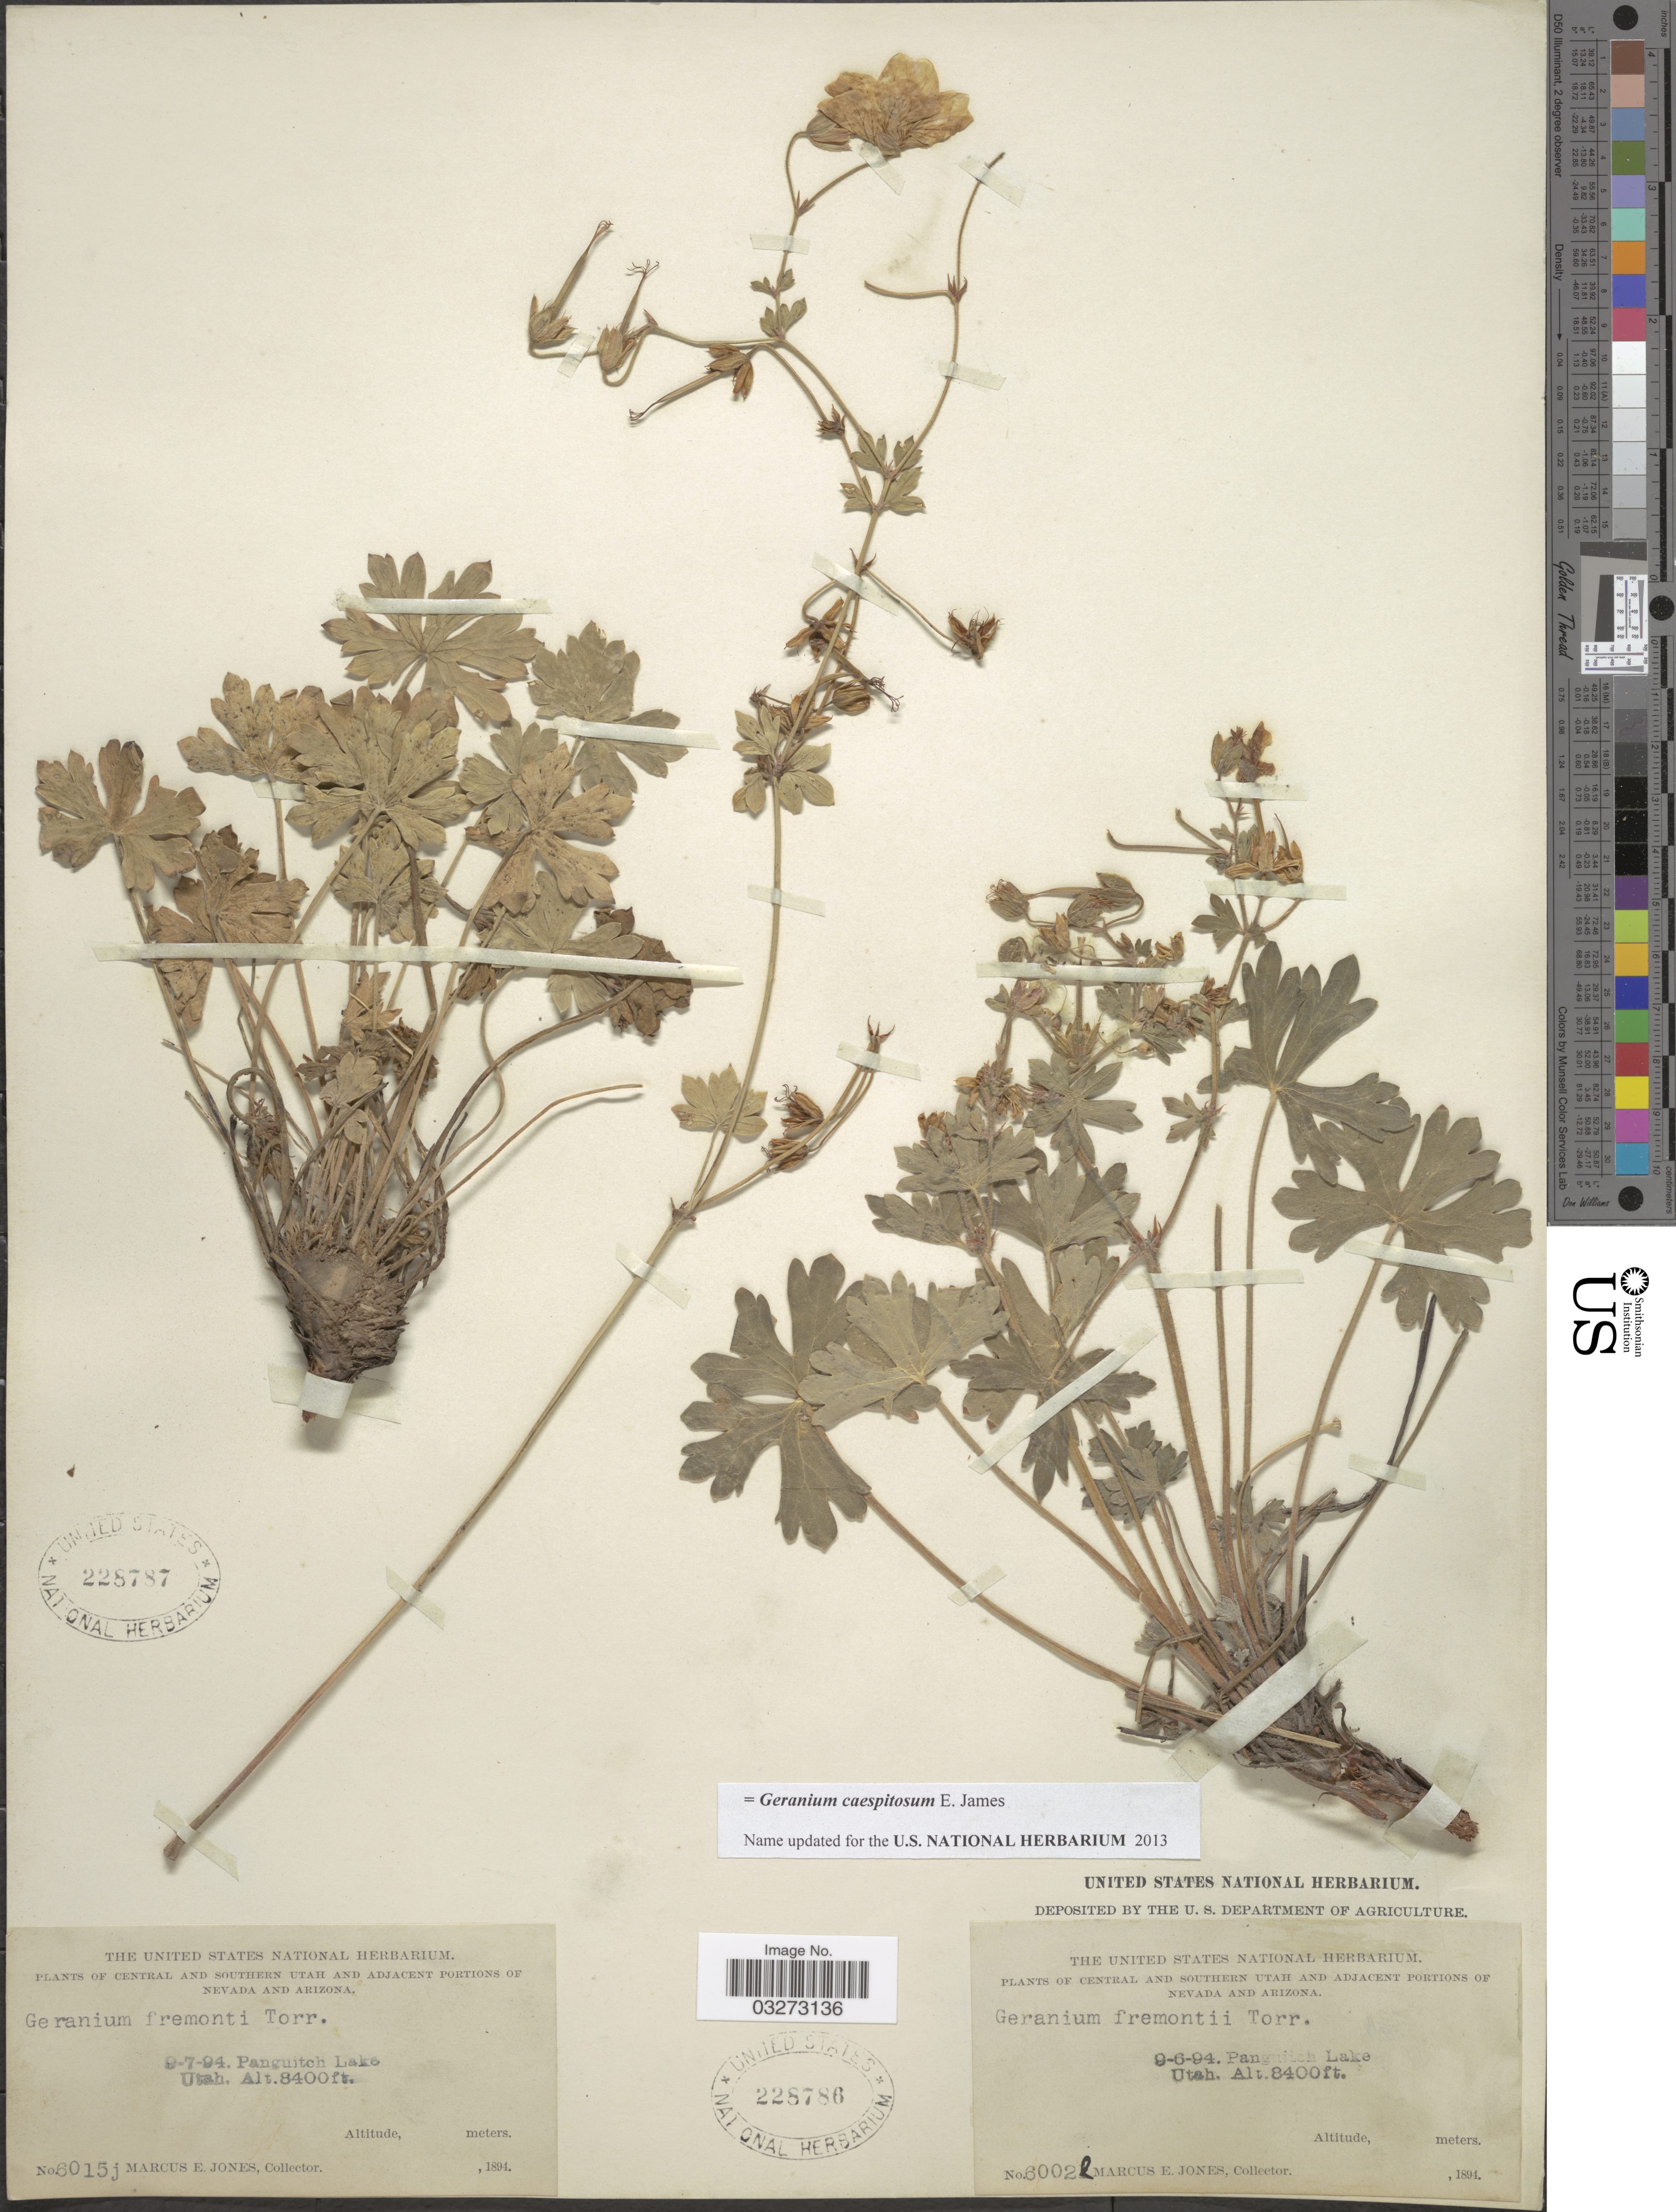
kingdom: Plantae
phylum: Tracheophyta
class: Magnoliopsida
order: Geraniales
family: Geraniaceae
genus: Geranium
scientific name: Geranium caespitosum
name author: E. James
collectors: M. E. Jones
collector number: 6002k*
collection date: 1894-09-06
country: United States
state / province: Utah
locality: Central and Southern Utah, Panguitch Lake.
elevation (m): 2560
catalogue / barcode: US 228786-2